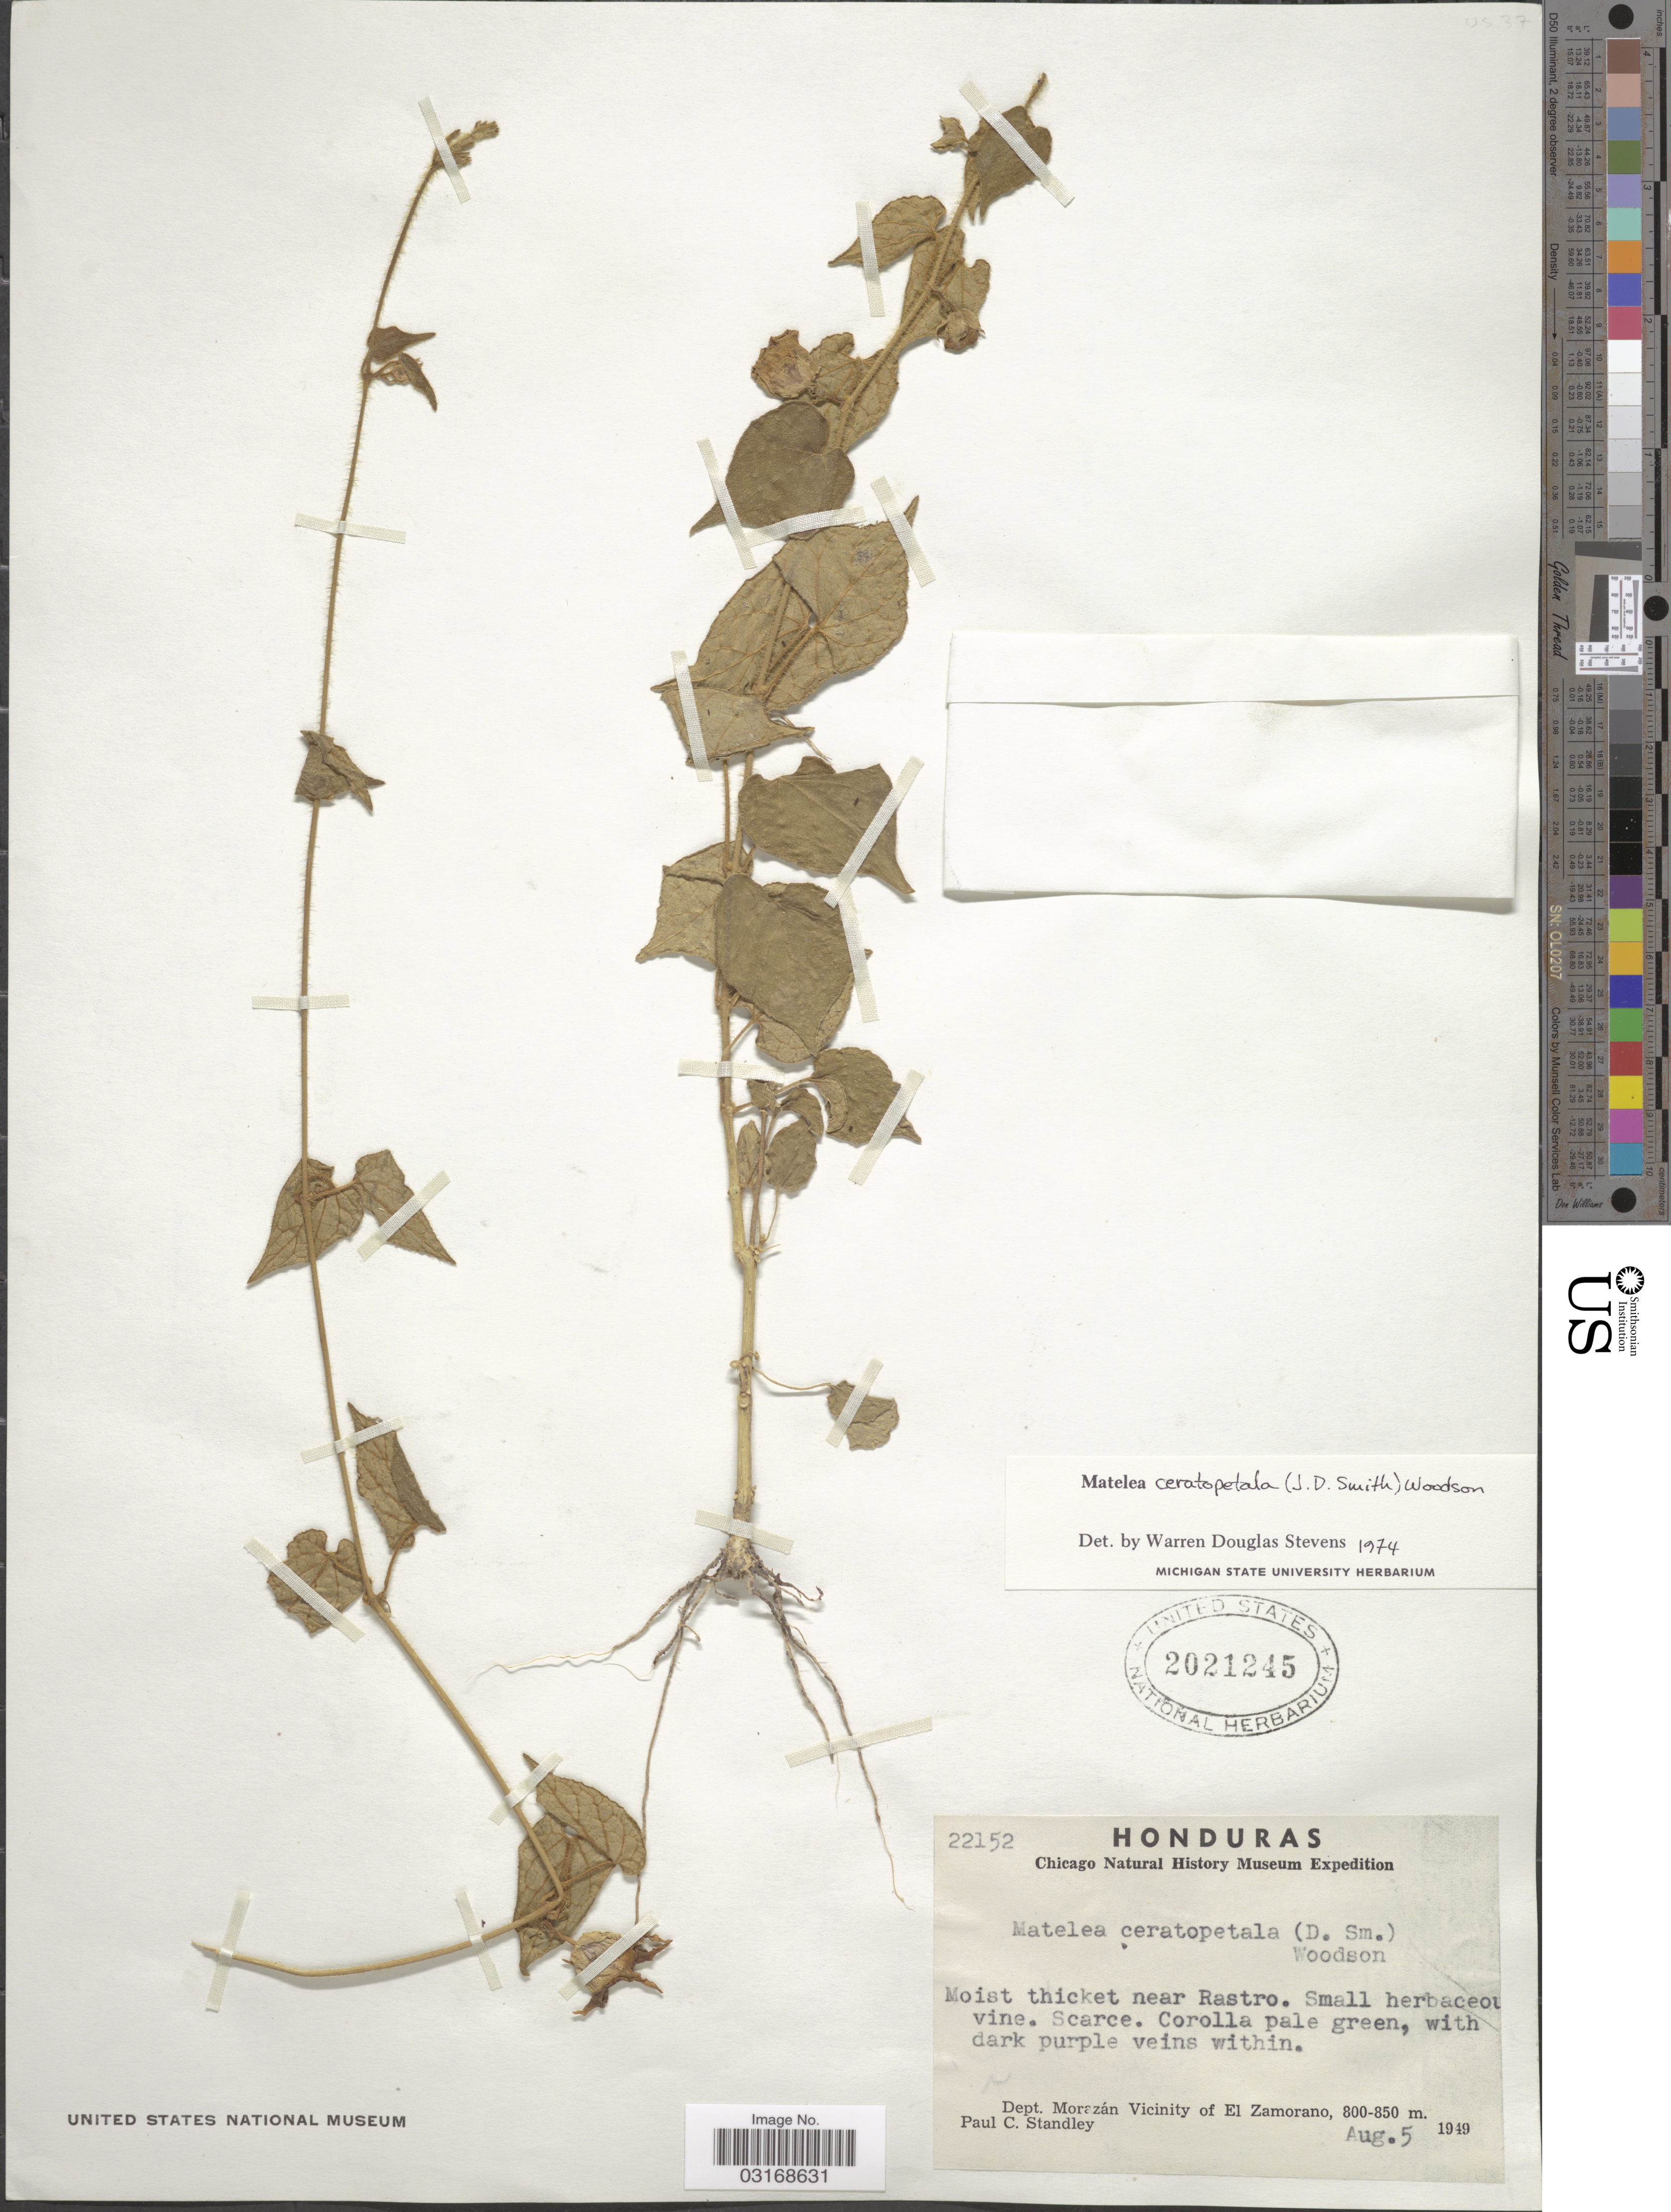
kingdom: Plantae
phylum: Tracheophyta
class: Magnoliopsida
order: Gentianales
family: Apocynaceae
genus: Matelea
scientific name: Matelea ceratopetala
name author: (Donn. Sm.) Woodson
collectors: P. C. Standley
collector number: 22152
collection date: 1949-08-05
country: Honduras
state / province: Fco. Morazán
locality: Near Rastro. Dept. Morazán: Vicinity of El Zamorano.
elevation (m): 800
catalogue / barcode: US 2021245